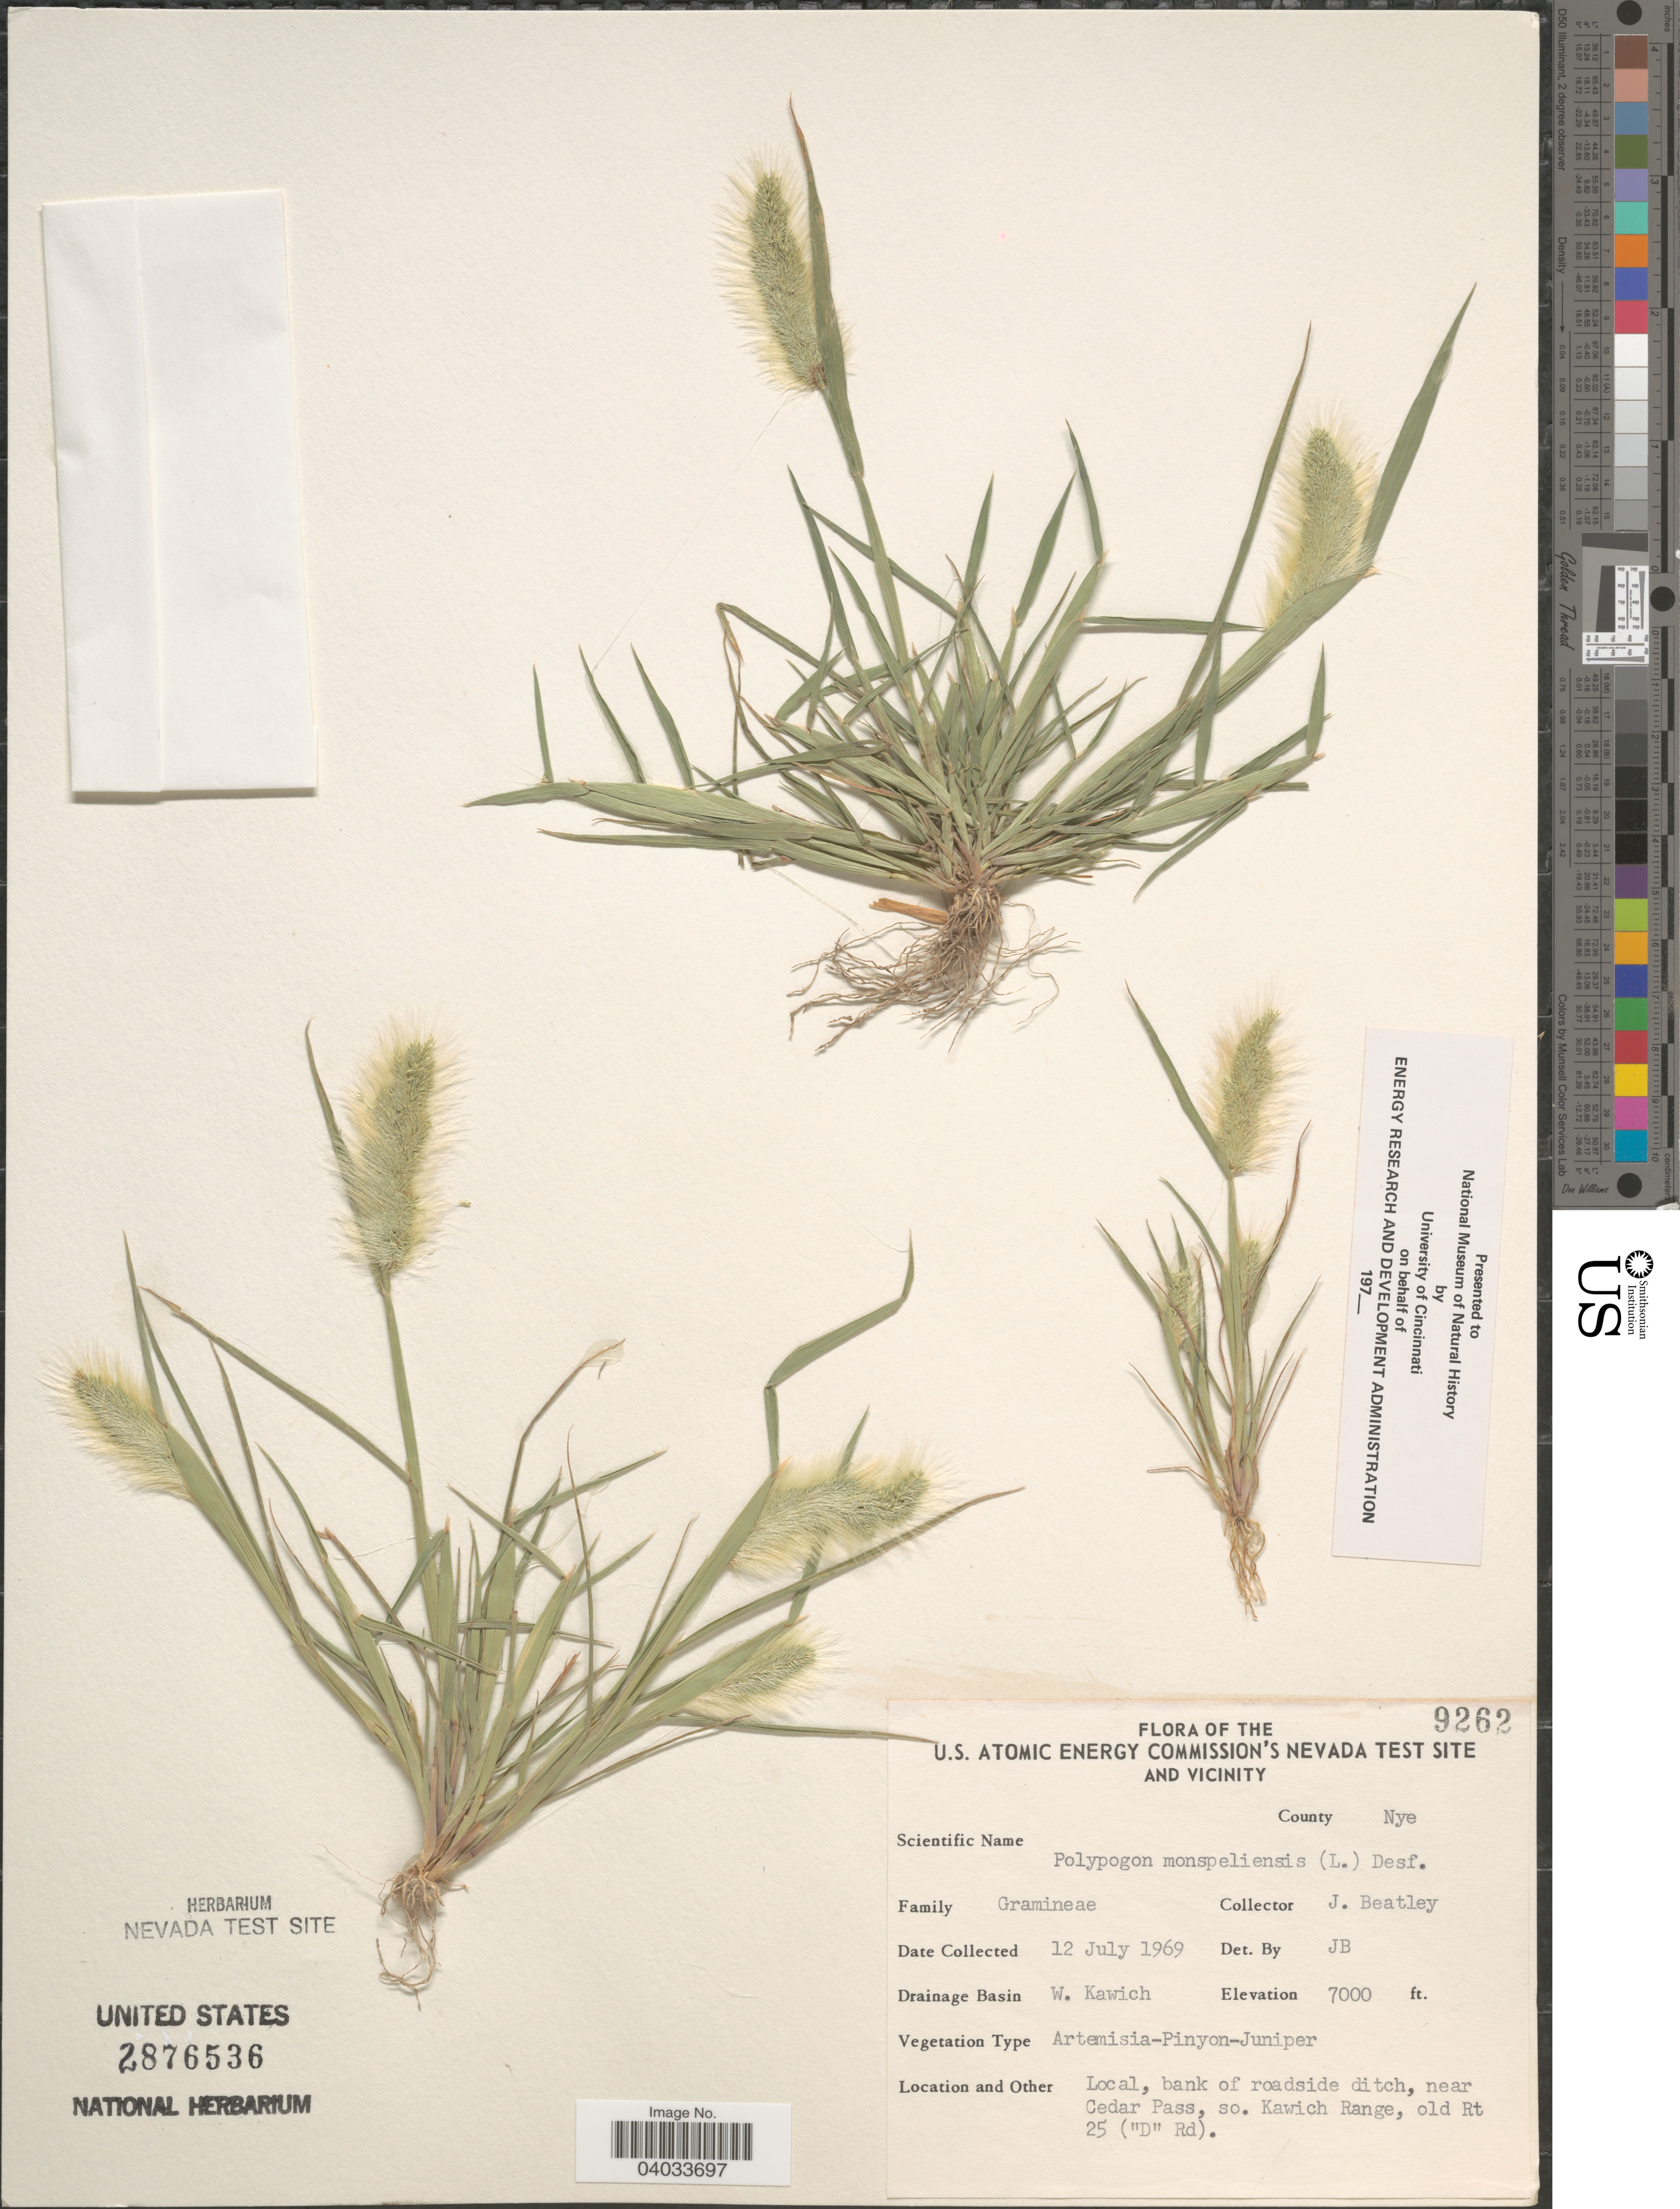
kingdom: Plantae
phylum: Tracheophyta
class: Liliopsida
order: Poales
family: Poaceae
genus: Polypogon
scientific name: Polypogon monspeliensis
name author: (L.) Desf.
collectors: J. C. Beatley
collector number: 9262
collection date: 1969-07-12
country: United States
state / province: Nevada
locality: U.S. Atomic Energy Commission's Nevada Test Site and vicinity. County Nye. Drainage Basin W. Kawich. Bank of roadside ditch, near Cedar Pass, so. Kawich Range, old Rt 25 ("D" Rd).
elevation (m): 2134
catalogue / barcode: US 2876536